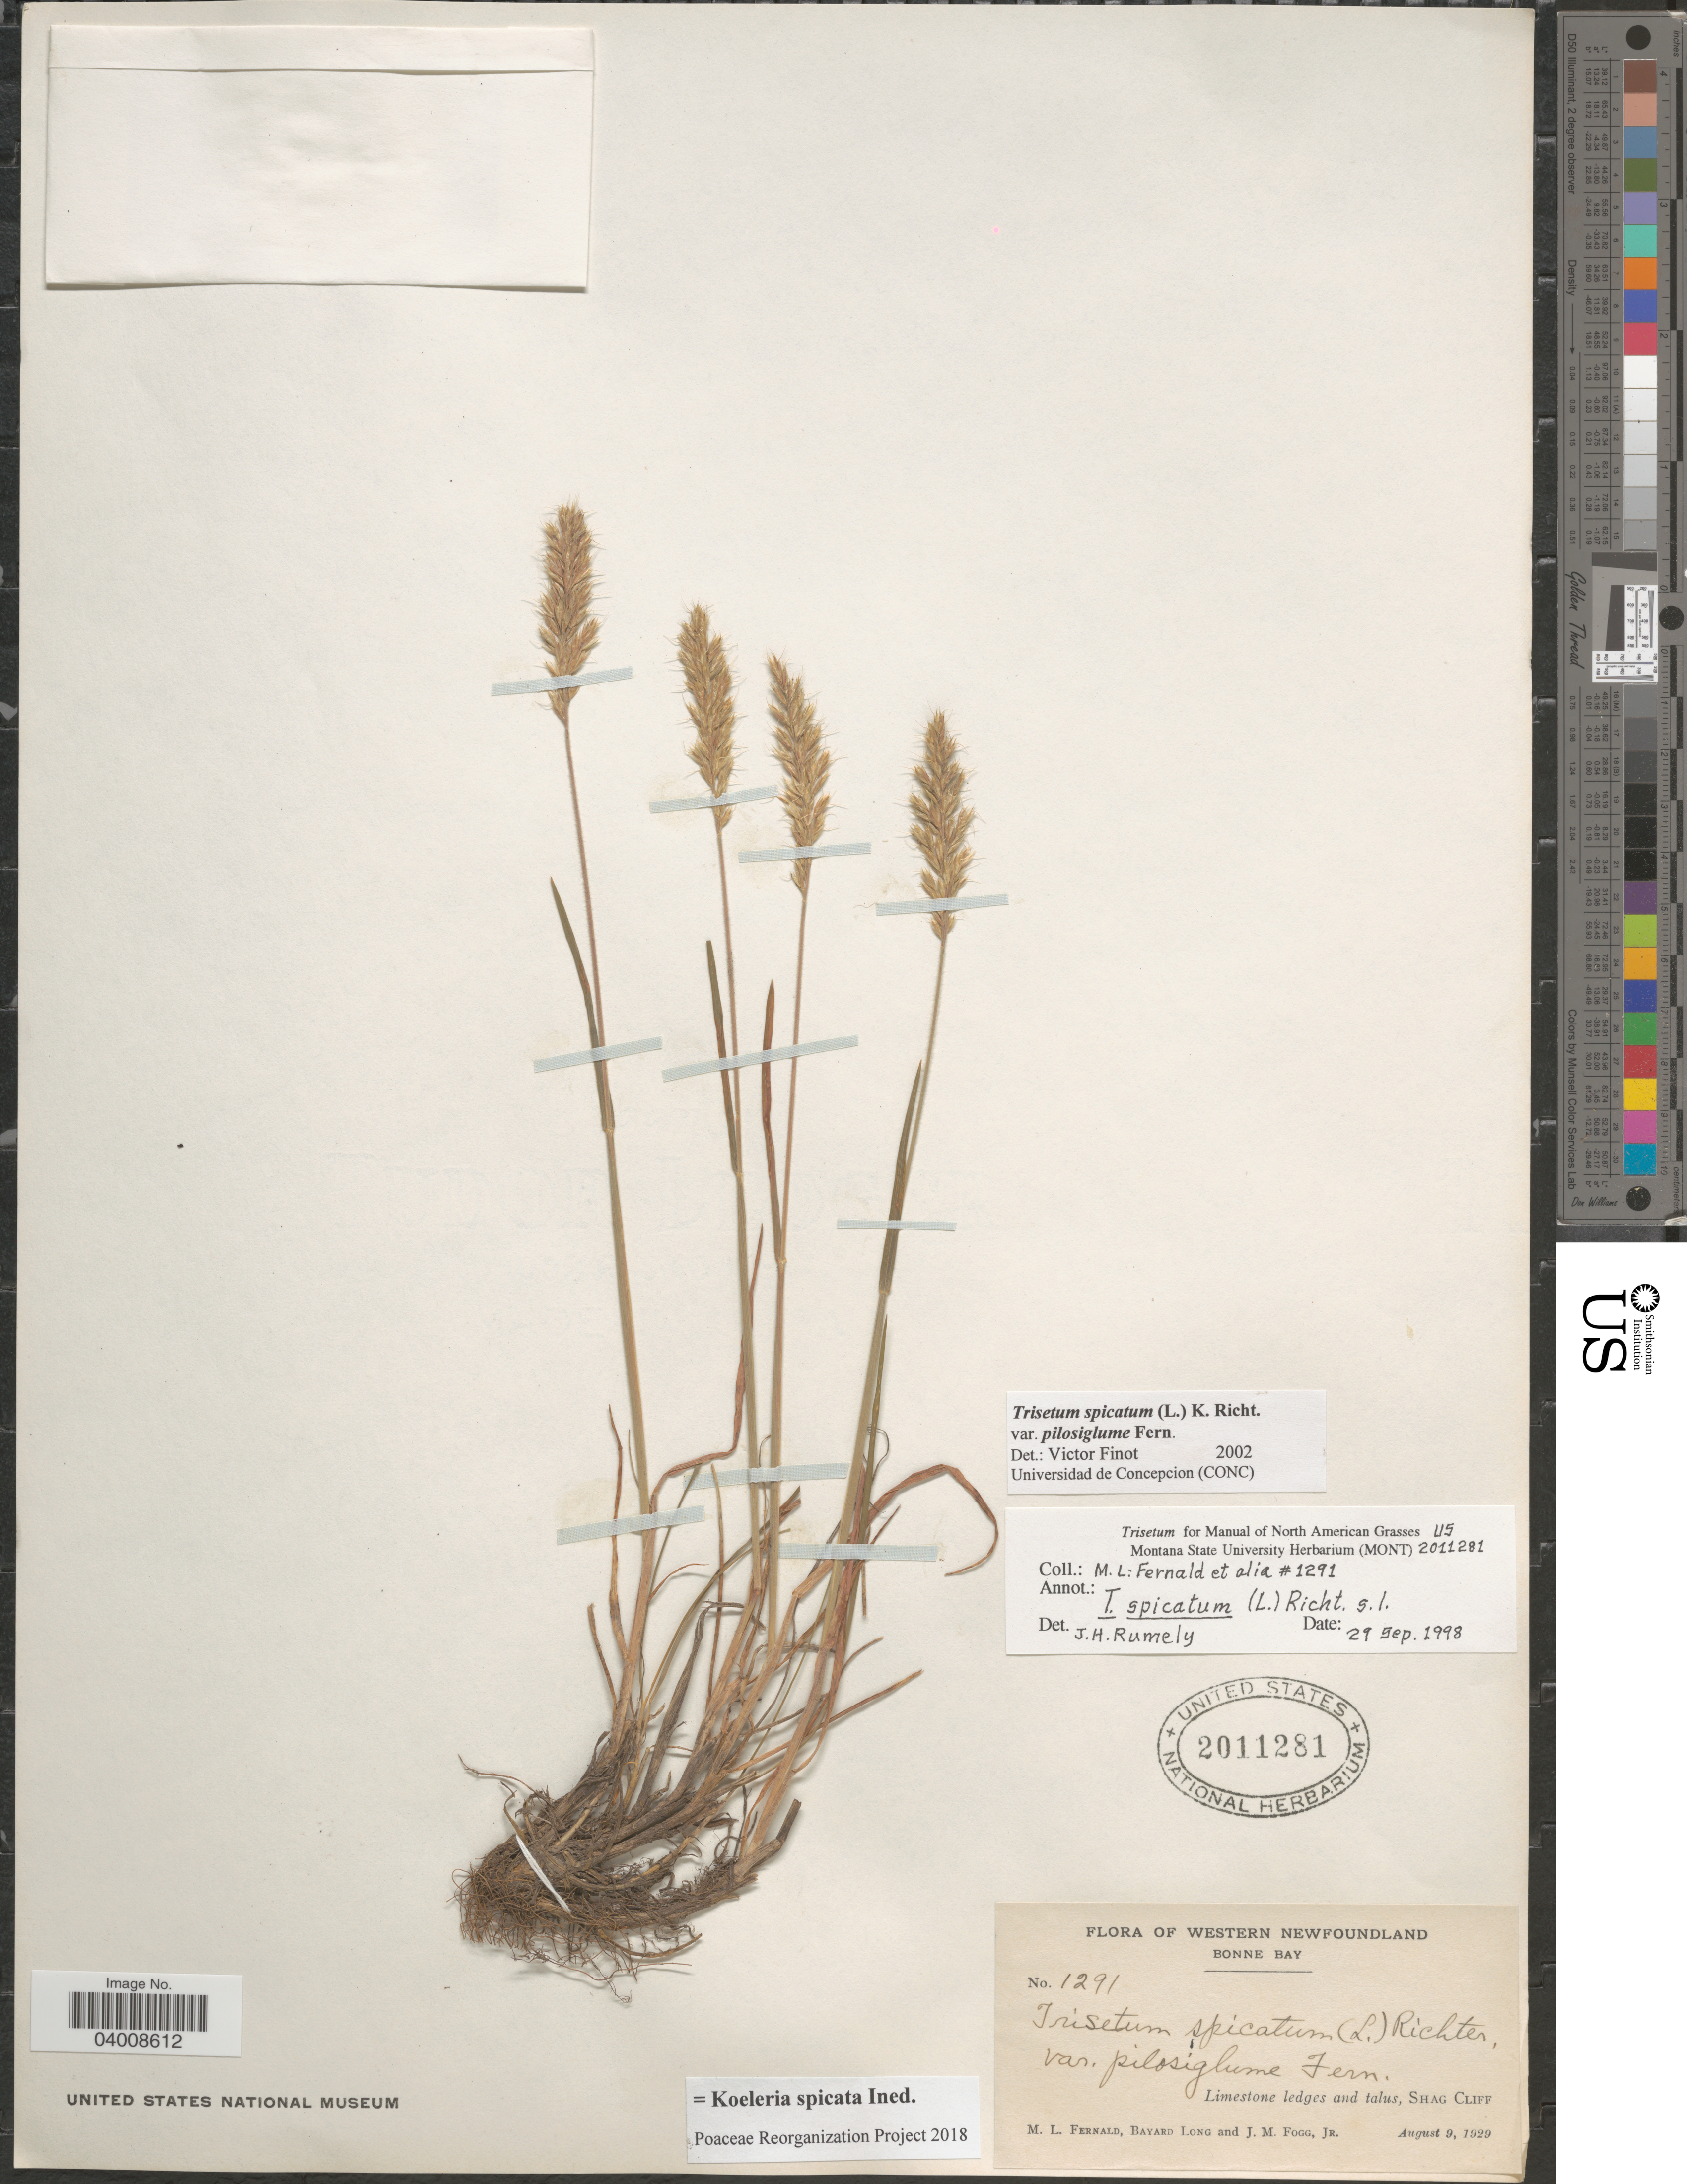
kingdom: Plantae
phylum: Tracheophyta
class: Liliopsida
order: Poales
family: Poaceae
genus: Koeleria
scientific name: Koeleria spicata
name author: (L.) Barberá et al.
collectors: M. L. Fernald, B. Long & J. Fogg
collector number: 1291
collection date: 1929-08-09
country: Canada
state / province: Newfoundland and Labrador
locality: Western Newfoundland. Bonne Bay. Shag Cliff.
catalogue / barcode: US 2011281